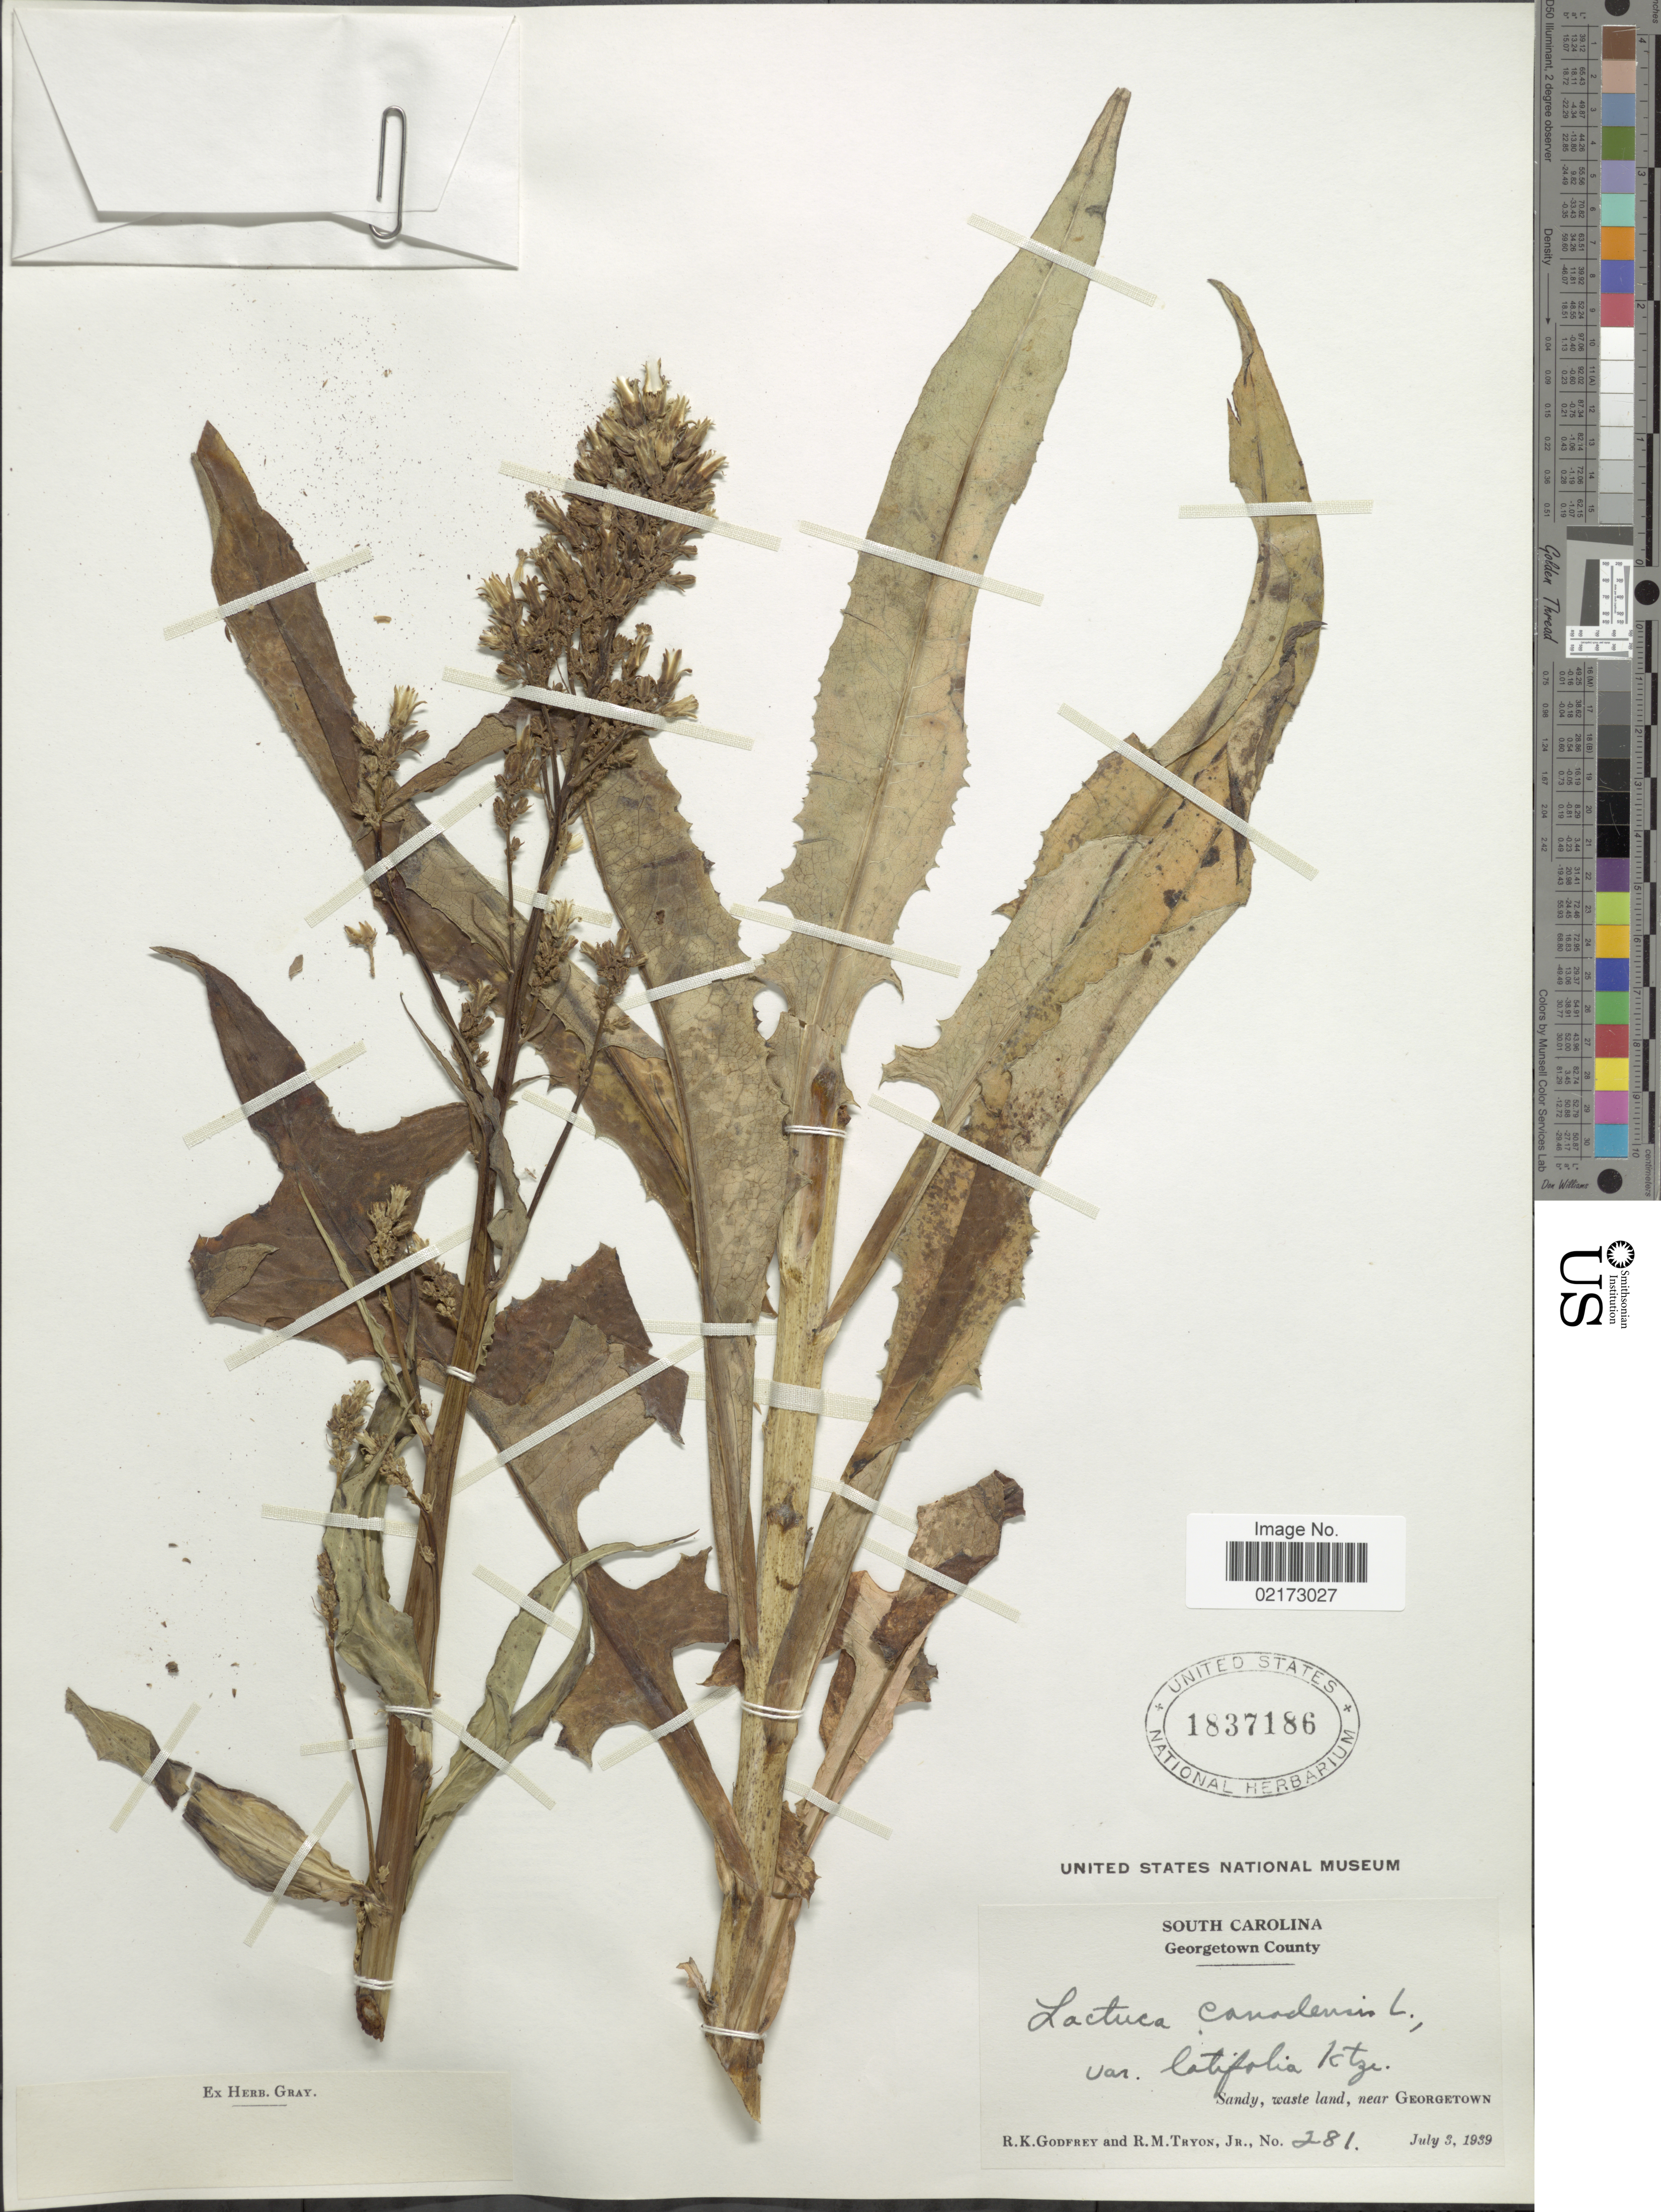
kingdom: Plantae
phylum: Tracheophyta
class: Magnoliopsida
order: Asterales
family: Asteraceae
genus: Lactuca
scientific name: Lactuca canadensis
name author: L.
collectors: R. K. Godfrey & R. M. Tryon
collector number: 281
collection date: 1939-07-03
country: United States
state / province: South Carolina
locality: Georgetown County, near Georgetown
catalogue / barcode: US 1837186